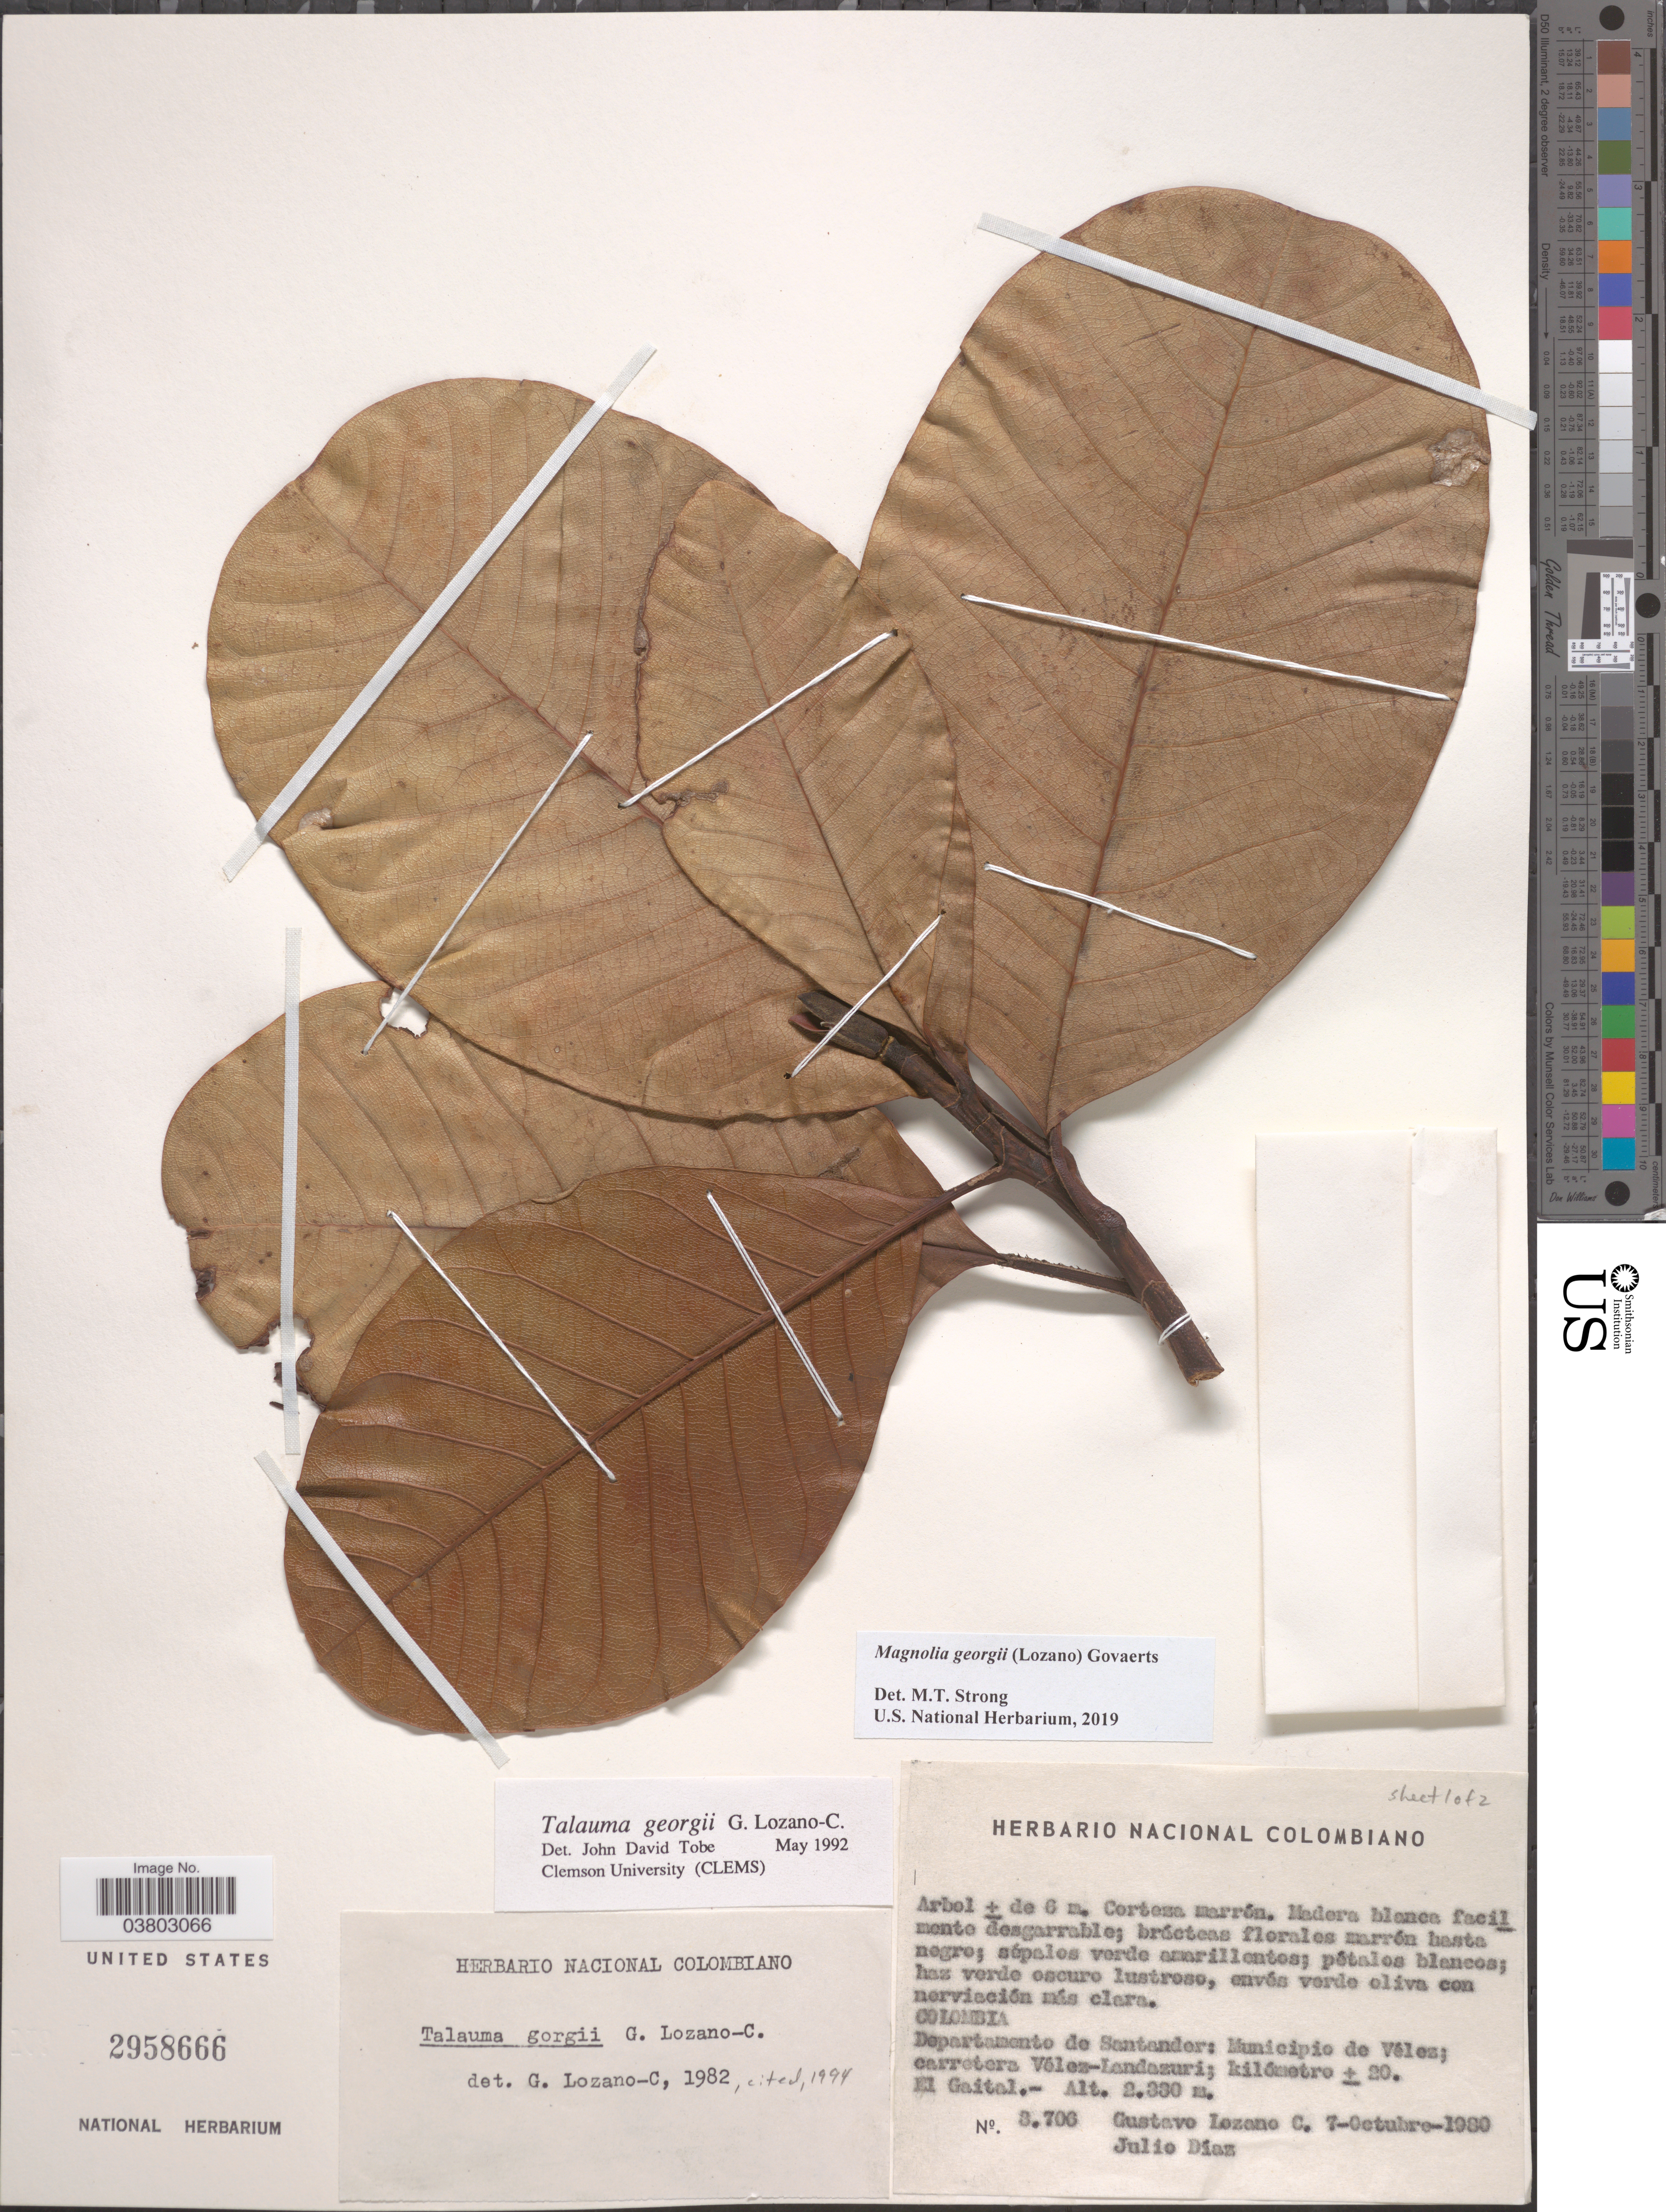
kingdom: Plantae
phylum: Tracheophyta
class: Magnoliopsida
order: Magnoliales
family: Magnoliaceae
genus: Magnolia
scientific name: Magnolia georgii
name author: (Lozano) Govaerts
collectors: G. Lozano-Contreras & J. Diaz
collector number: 3706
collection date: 1980-10-07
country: Colombia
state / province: Santander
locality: Departamento de Santander: Municipio de Vélez; carretera Vélez-Landazuri; kilómetro ± 20. El Gaital.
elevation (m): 2330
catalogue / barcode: US 2958666